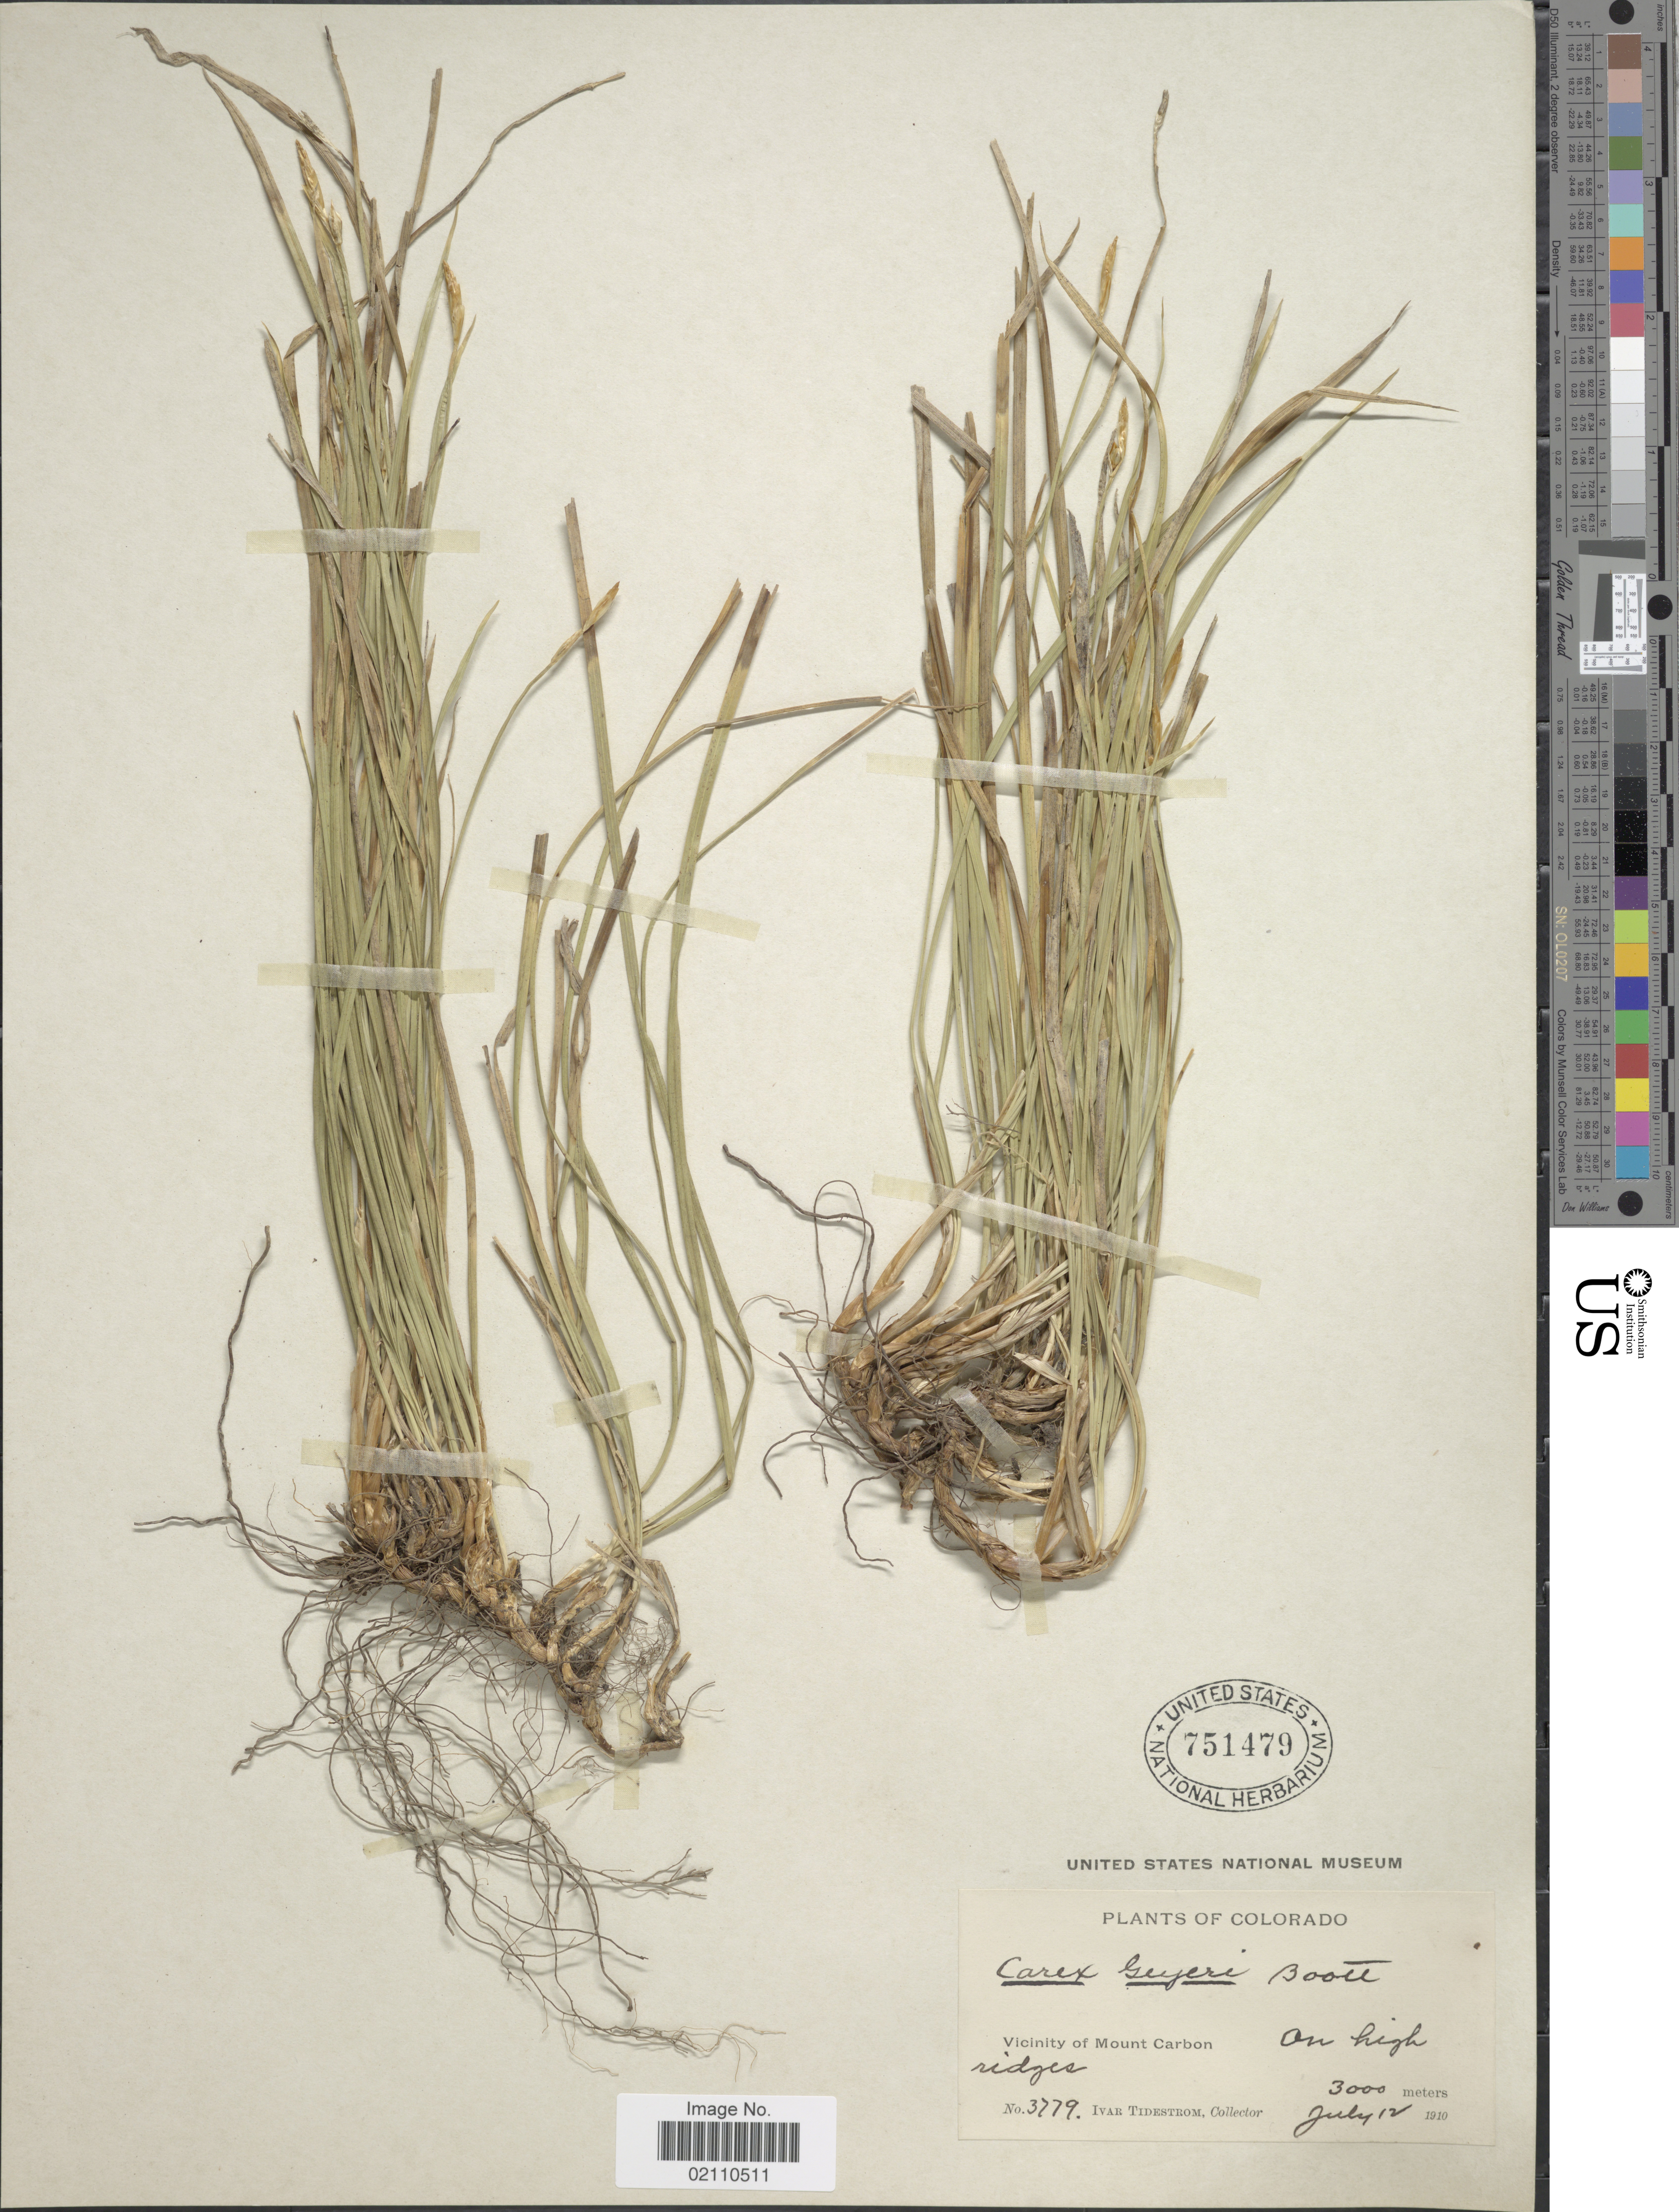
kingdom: Plantae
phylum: Tracheophyta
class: Liliopsida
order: Poales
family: Cyperaceae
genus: Carex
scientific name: Carex geyeri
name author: Boott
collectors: I. F. Tidestrom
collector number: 3779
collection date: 1910-07-12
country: United States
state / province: Colorado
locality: Vicinity of Mount Carbon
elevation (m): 3000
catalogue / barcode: US 751479